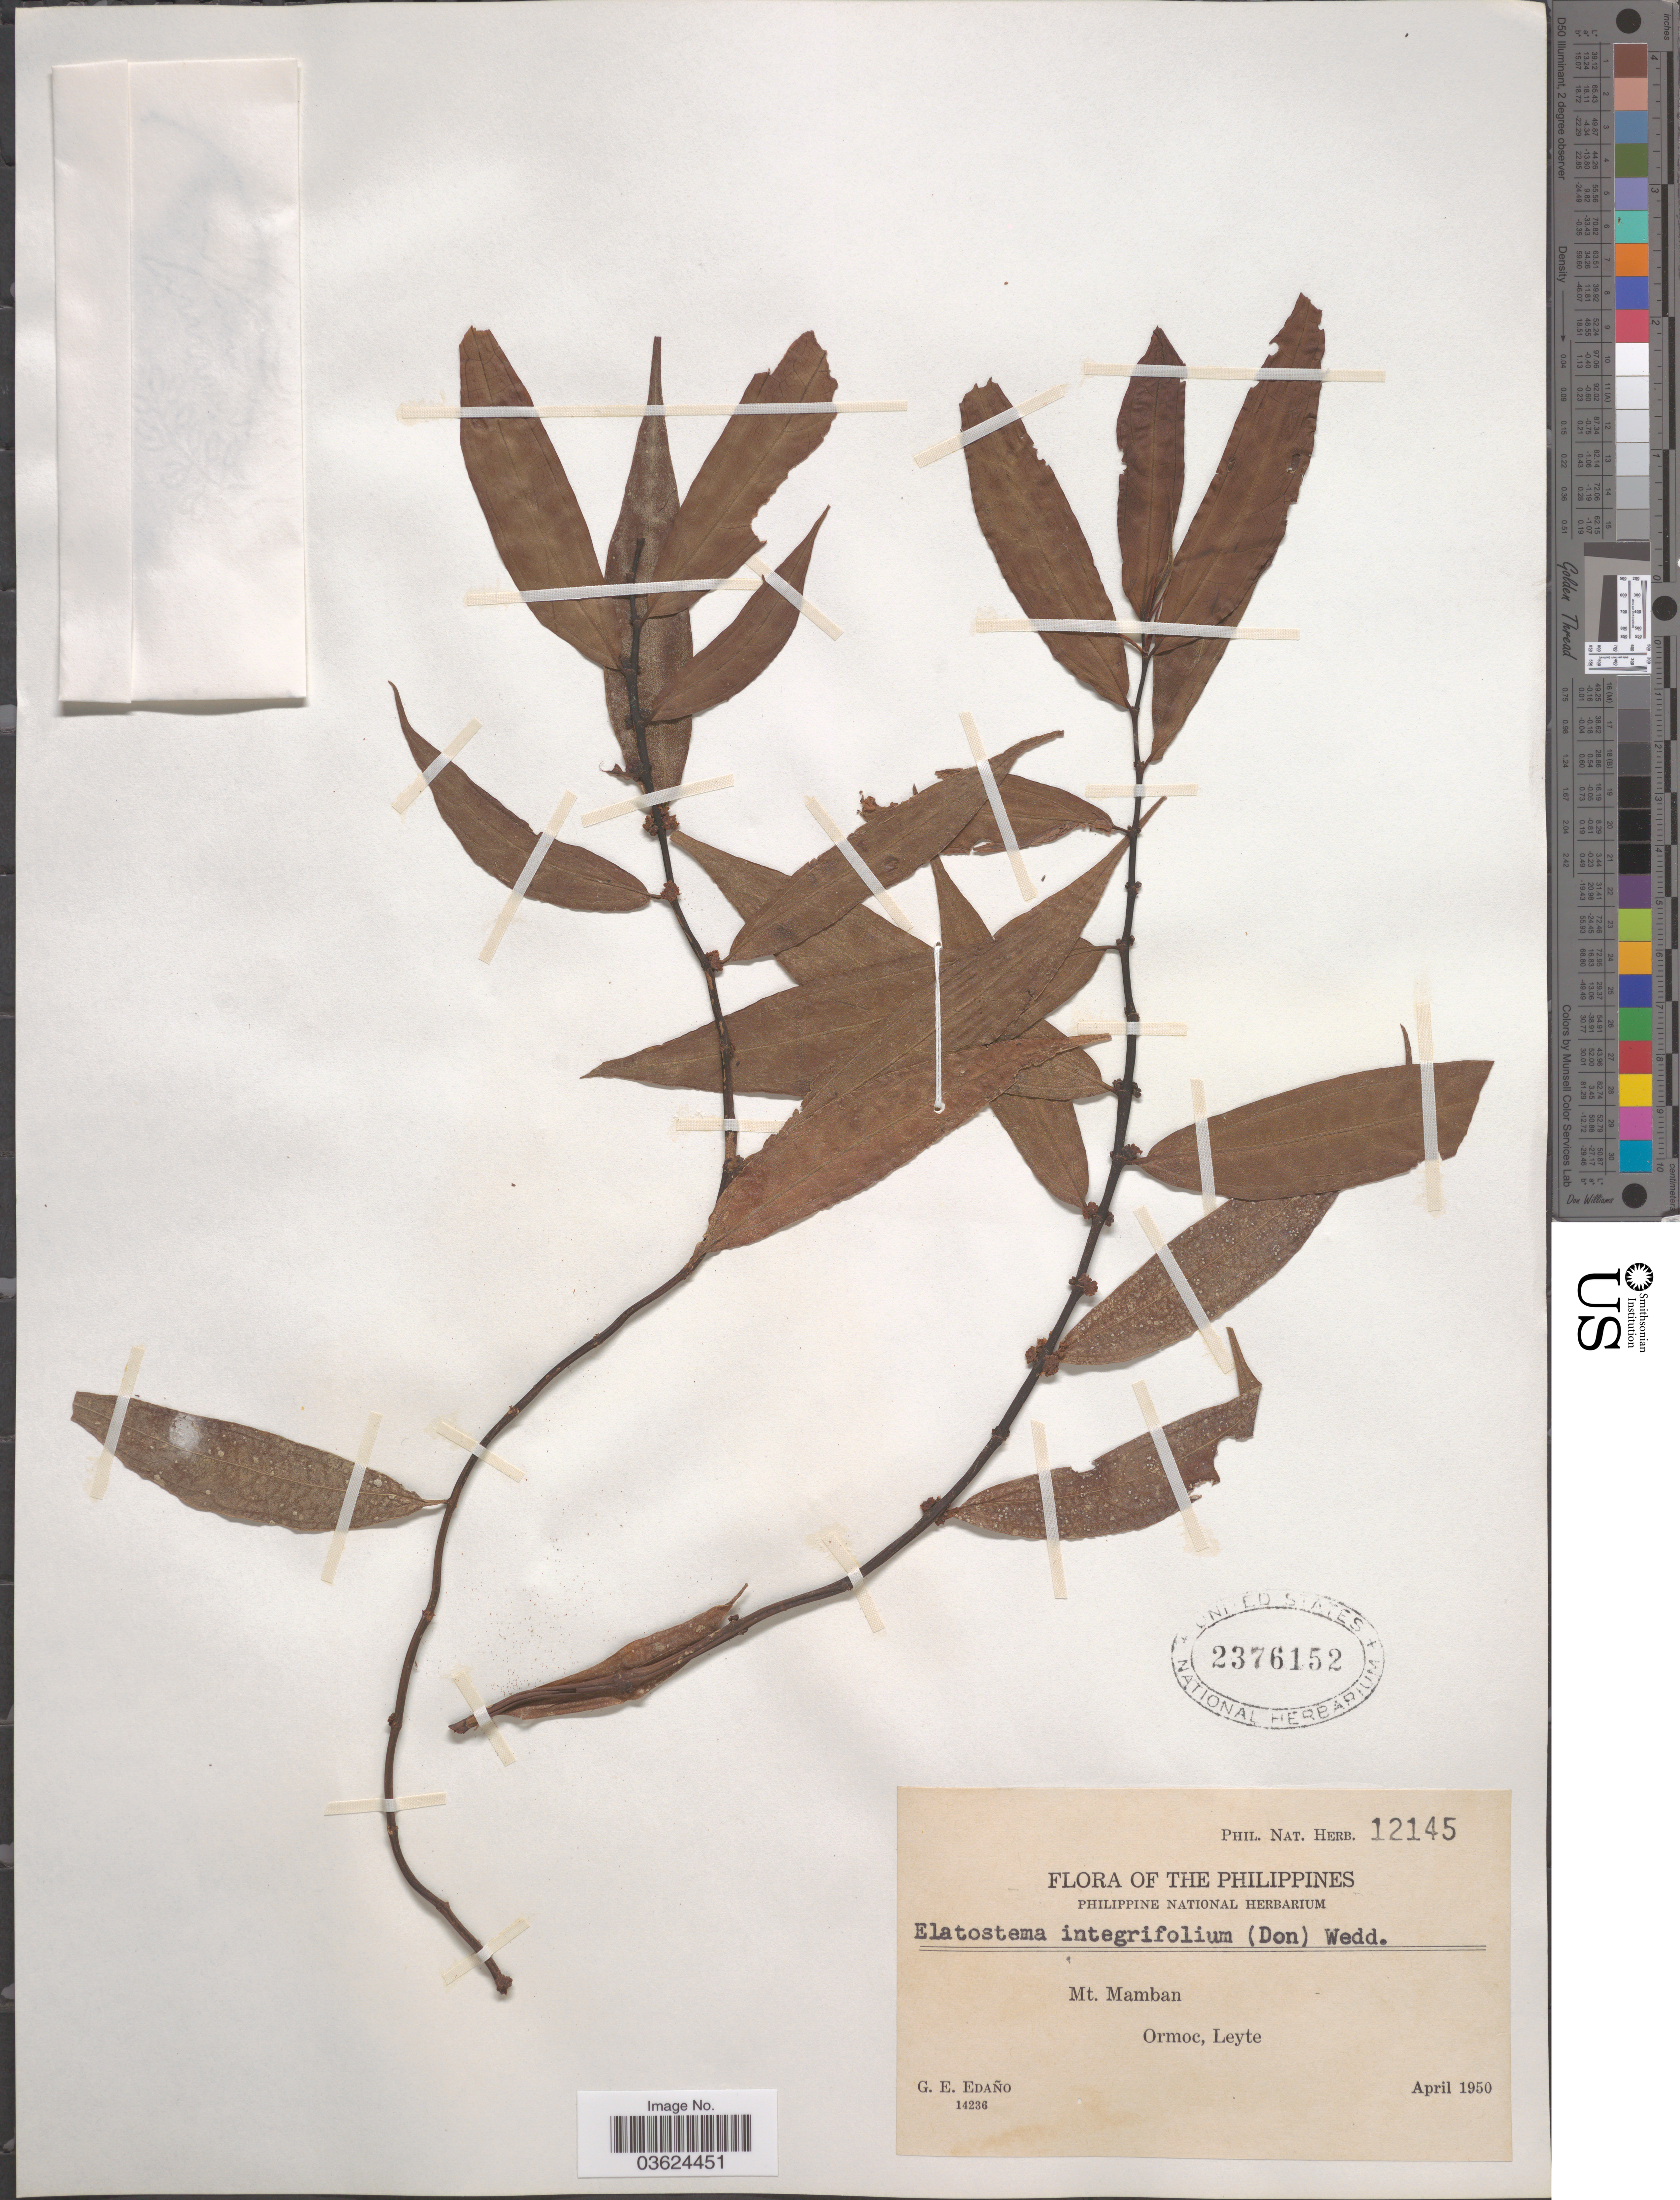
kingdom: Plantae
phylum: Tracheophyta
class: Magnoliopsida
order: Rosales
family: Urticaceae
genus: Elatostema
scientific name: Elatostema integrifolium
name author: (D. Don) Wedd.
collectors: G. E. Edaño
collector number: Phil. Nat. Herb. 12145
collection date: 1950-04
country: Philippines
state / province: Eastern Visayas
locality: Mt. Mamban, Ormoc, Leyte.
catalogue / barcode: US 2376152